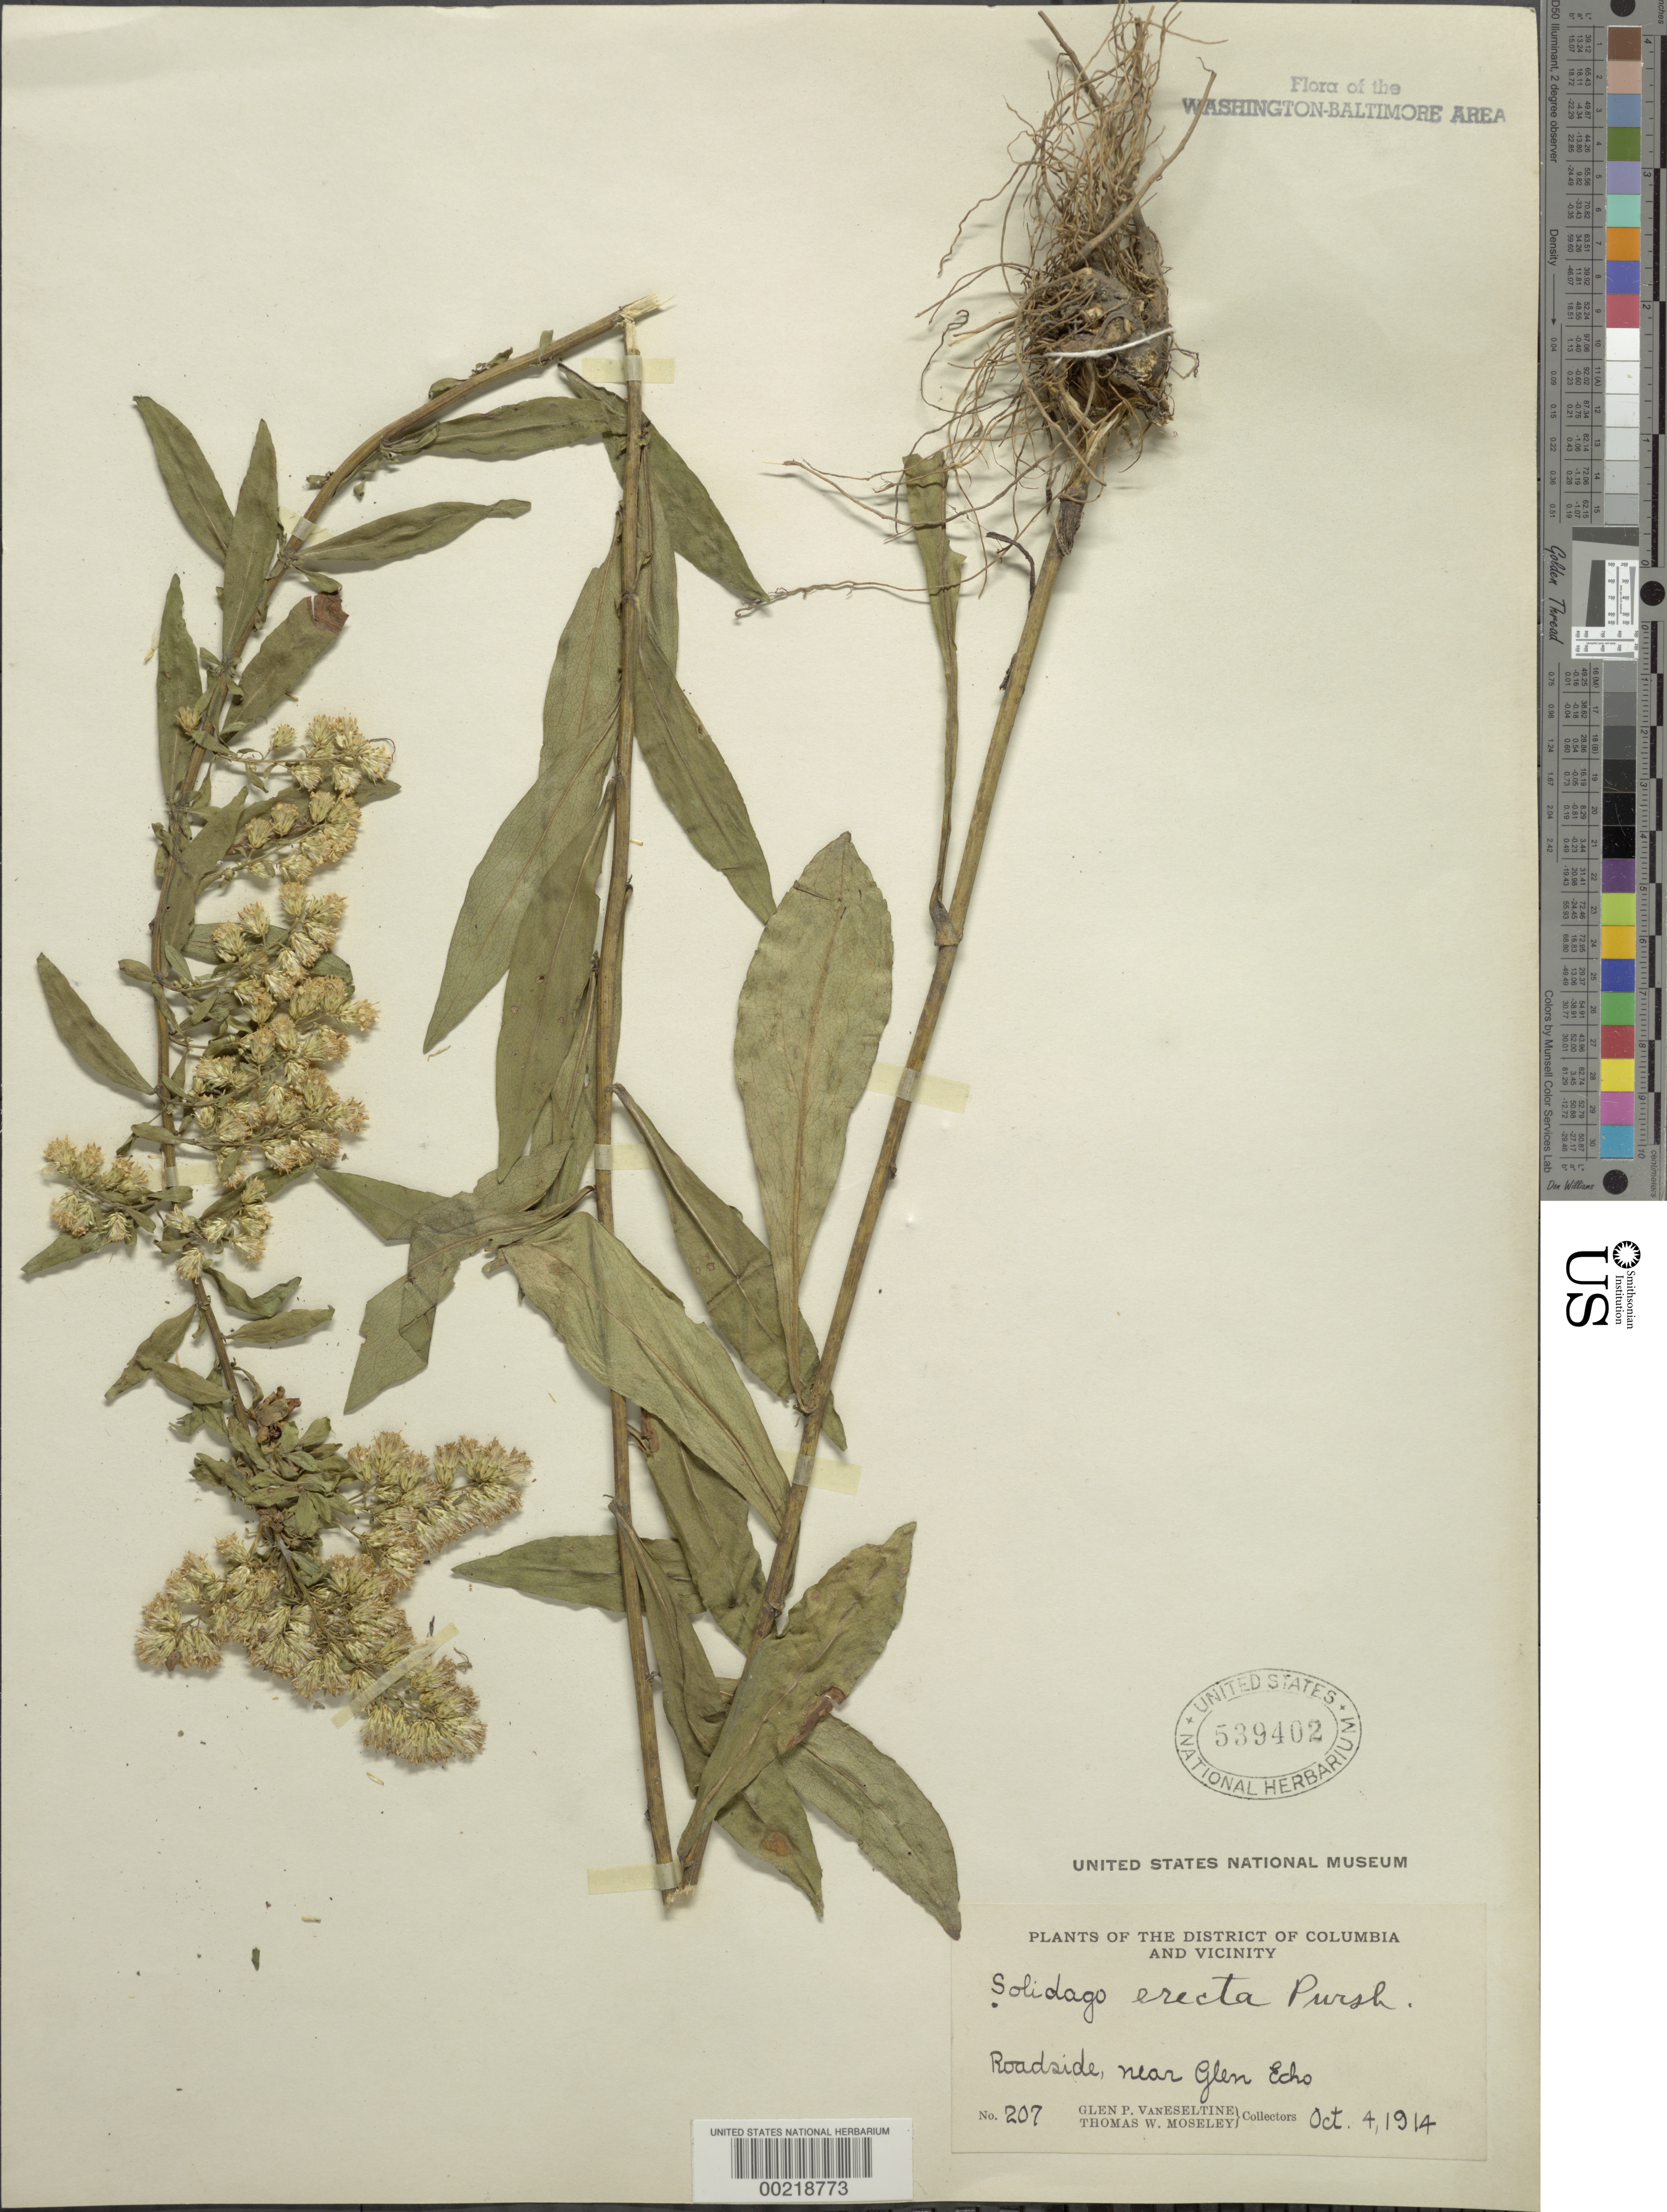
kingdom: Plantae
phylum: Tracheophyta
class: Magnoliopsida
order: Asterales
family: Asteraceae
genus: Solidago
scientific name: Solidago erecta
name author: Pursh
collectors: G. P. Van Eseltine & T. Moseley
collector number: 207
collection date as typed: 04 Oct 1914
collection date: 1914-10-04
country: United States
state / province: Maryland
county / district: Montgomery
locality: Glen Echo vicinity C. & O. Canal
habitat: Roadside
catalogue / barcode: US 539402